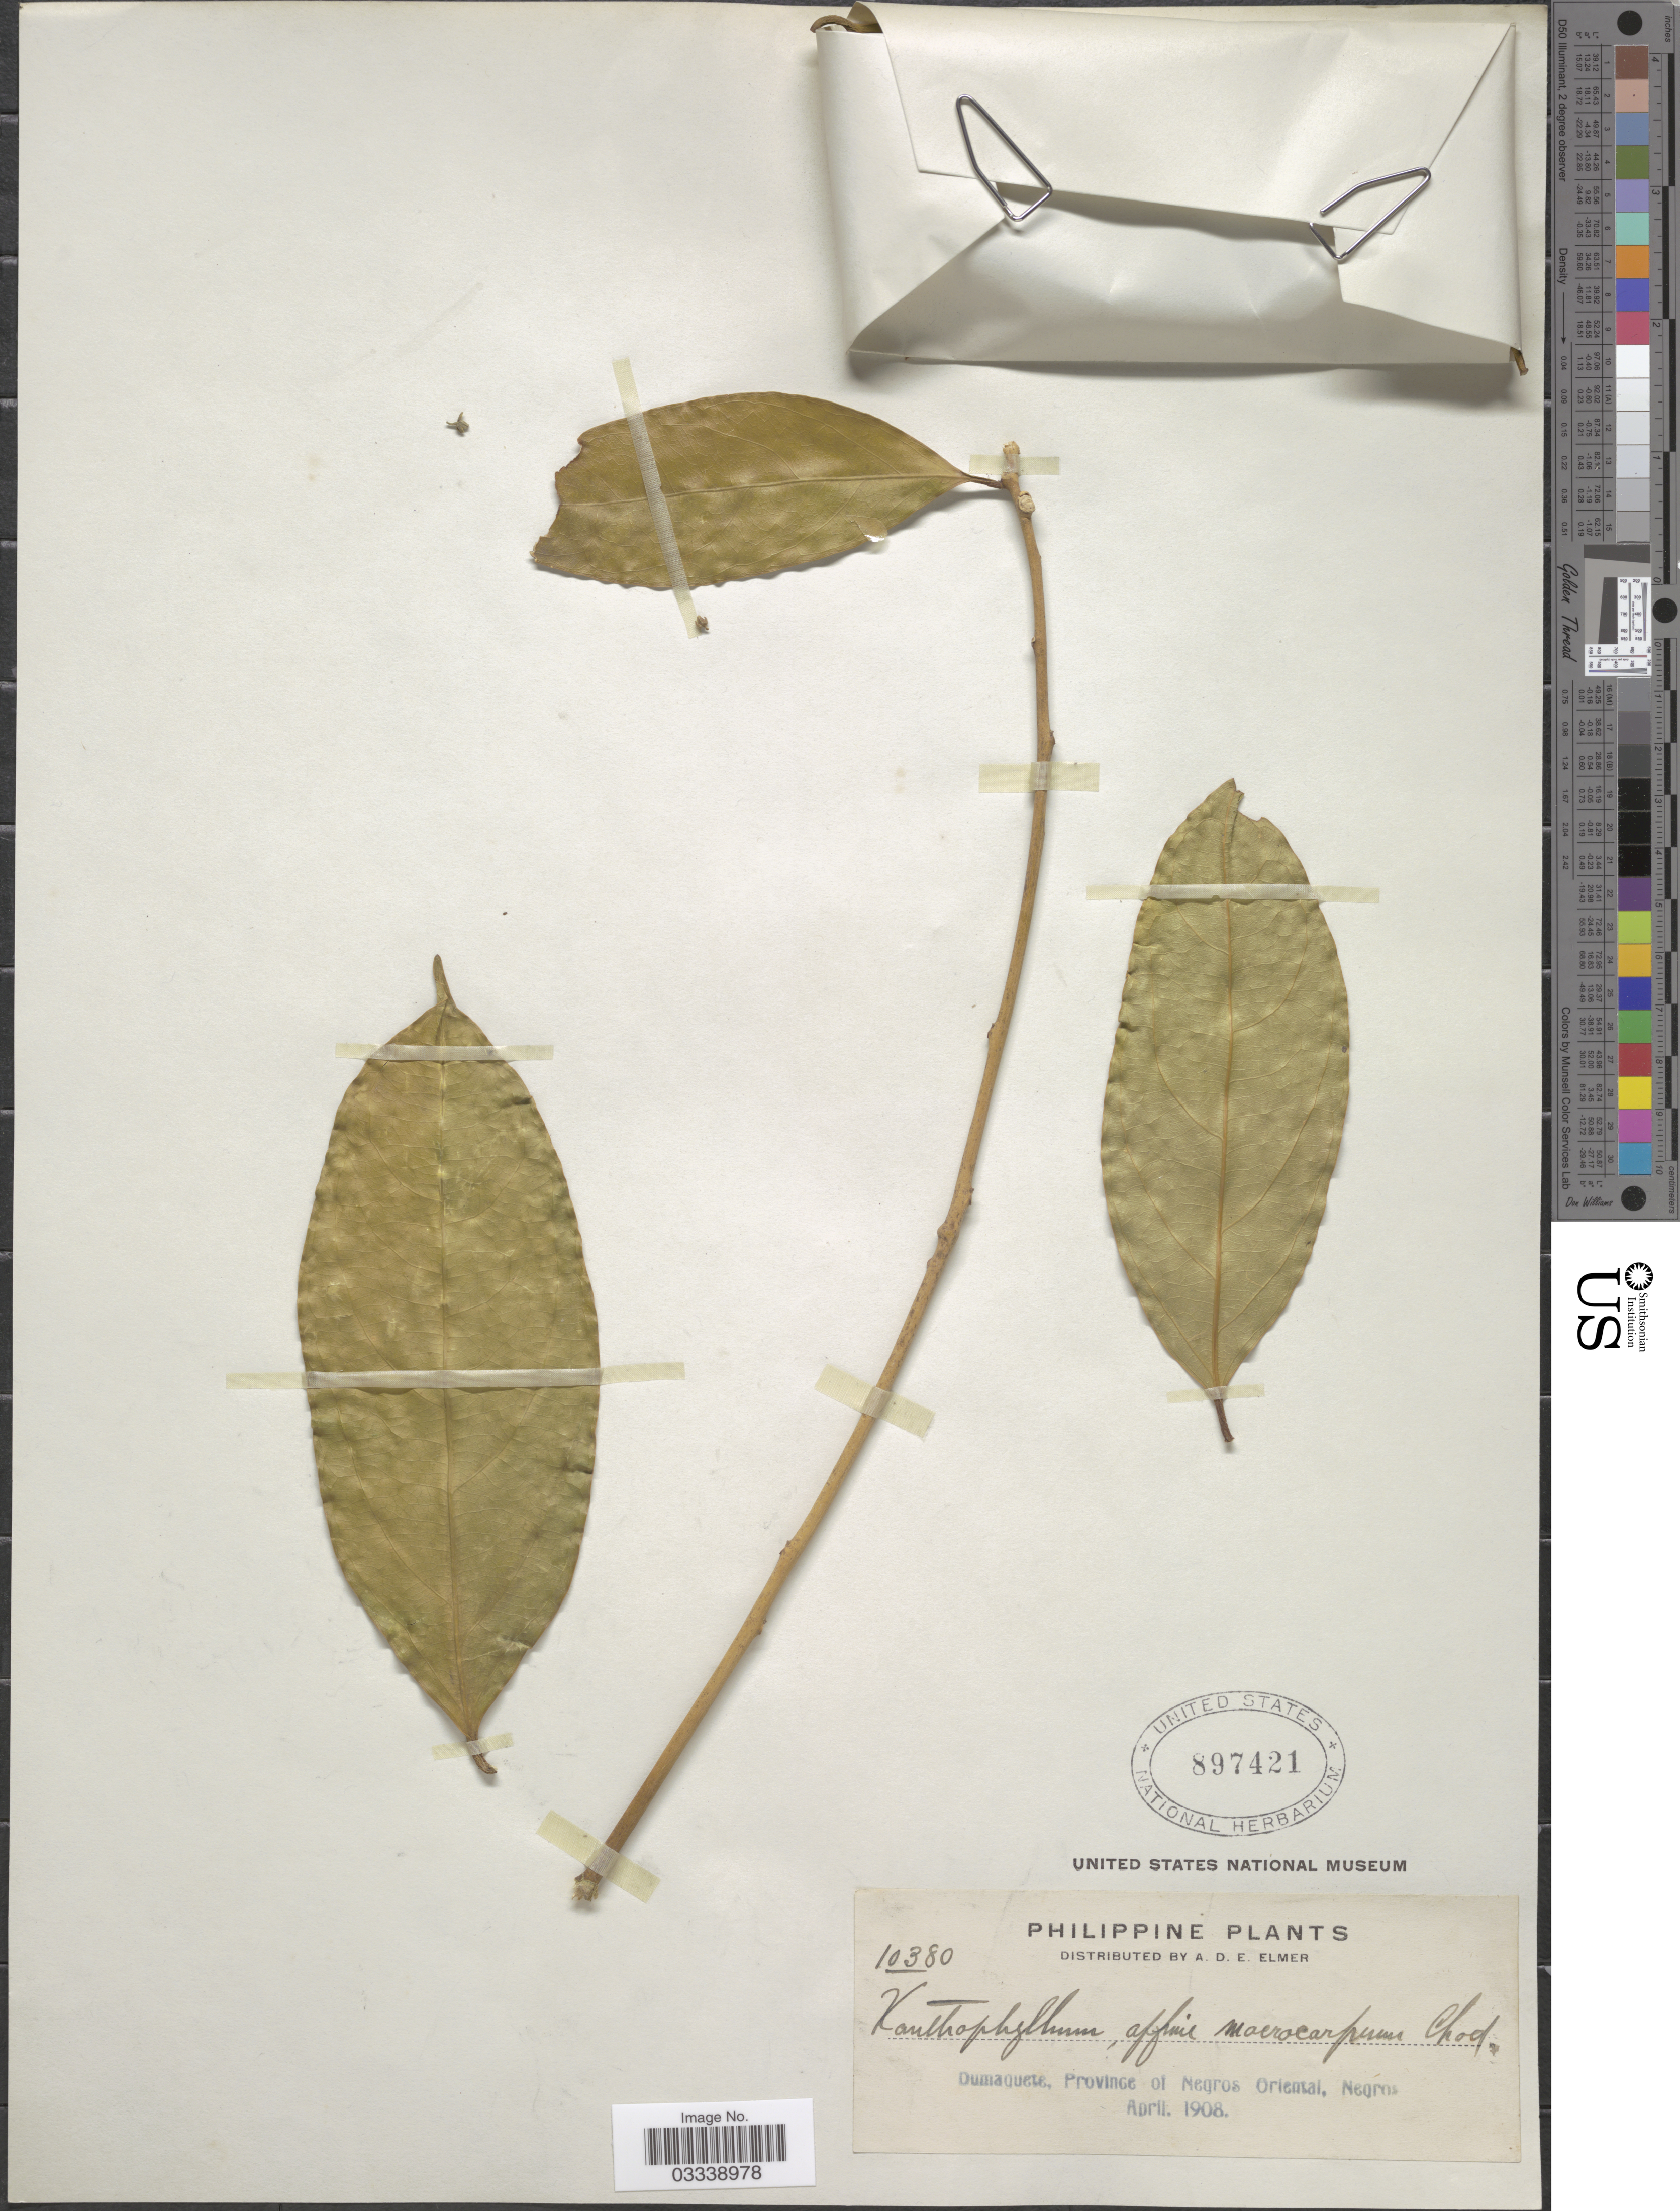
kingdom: Plantae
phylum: Tracheophyta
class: Magnoliopsida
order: Fabales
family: Polygalaceae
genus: Xanthophyllum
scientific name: Xanthophyllum affine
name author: Korth. ex Miq.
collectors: A. D. E. Elmer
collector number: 10380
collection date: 1908-04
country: Philippines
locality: Dumaquete, Province of Negros Oriental, Negros.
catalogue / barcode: US 897421